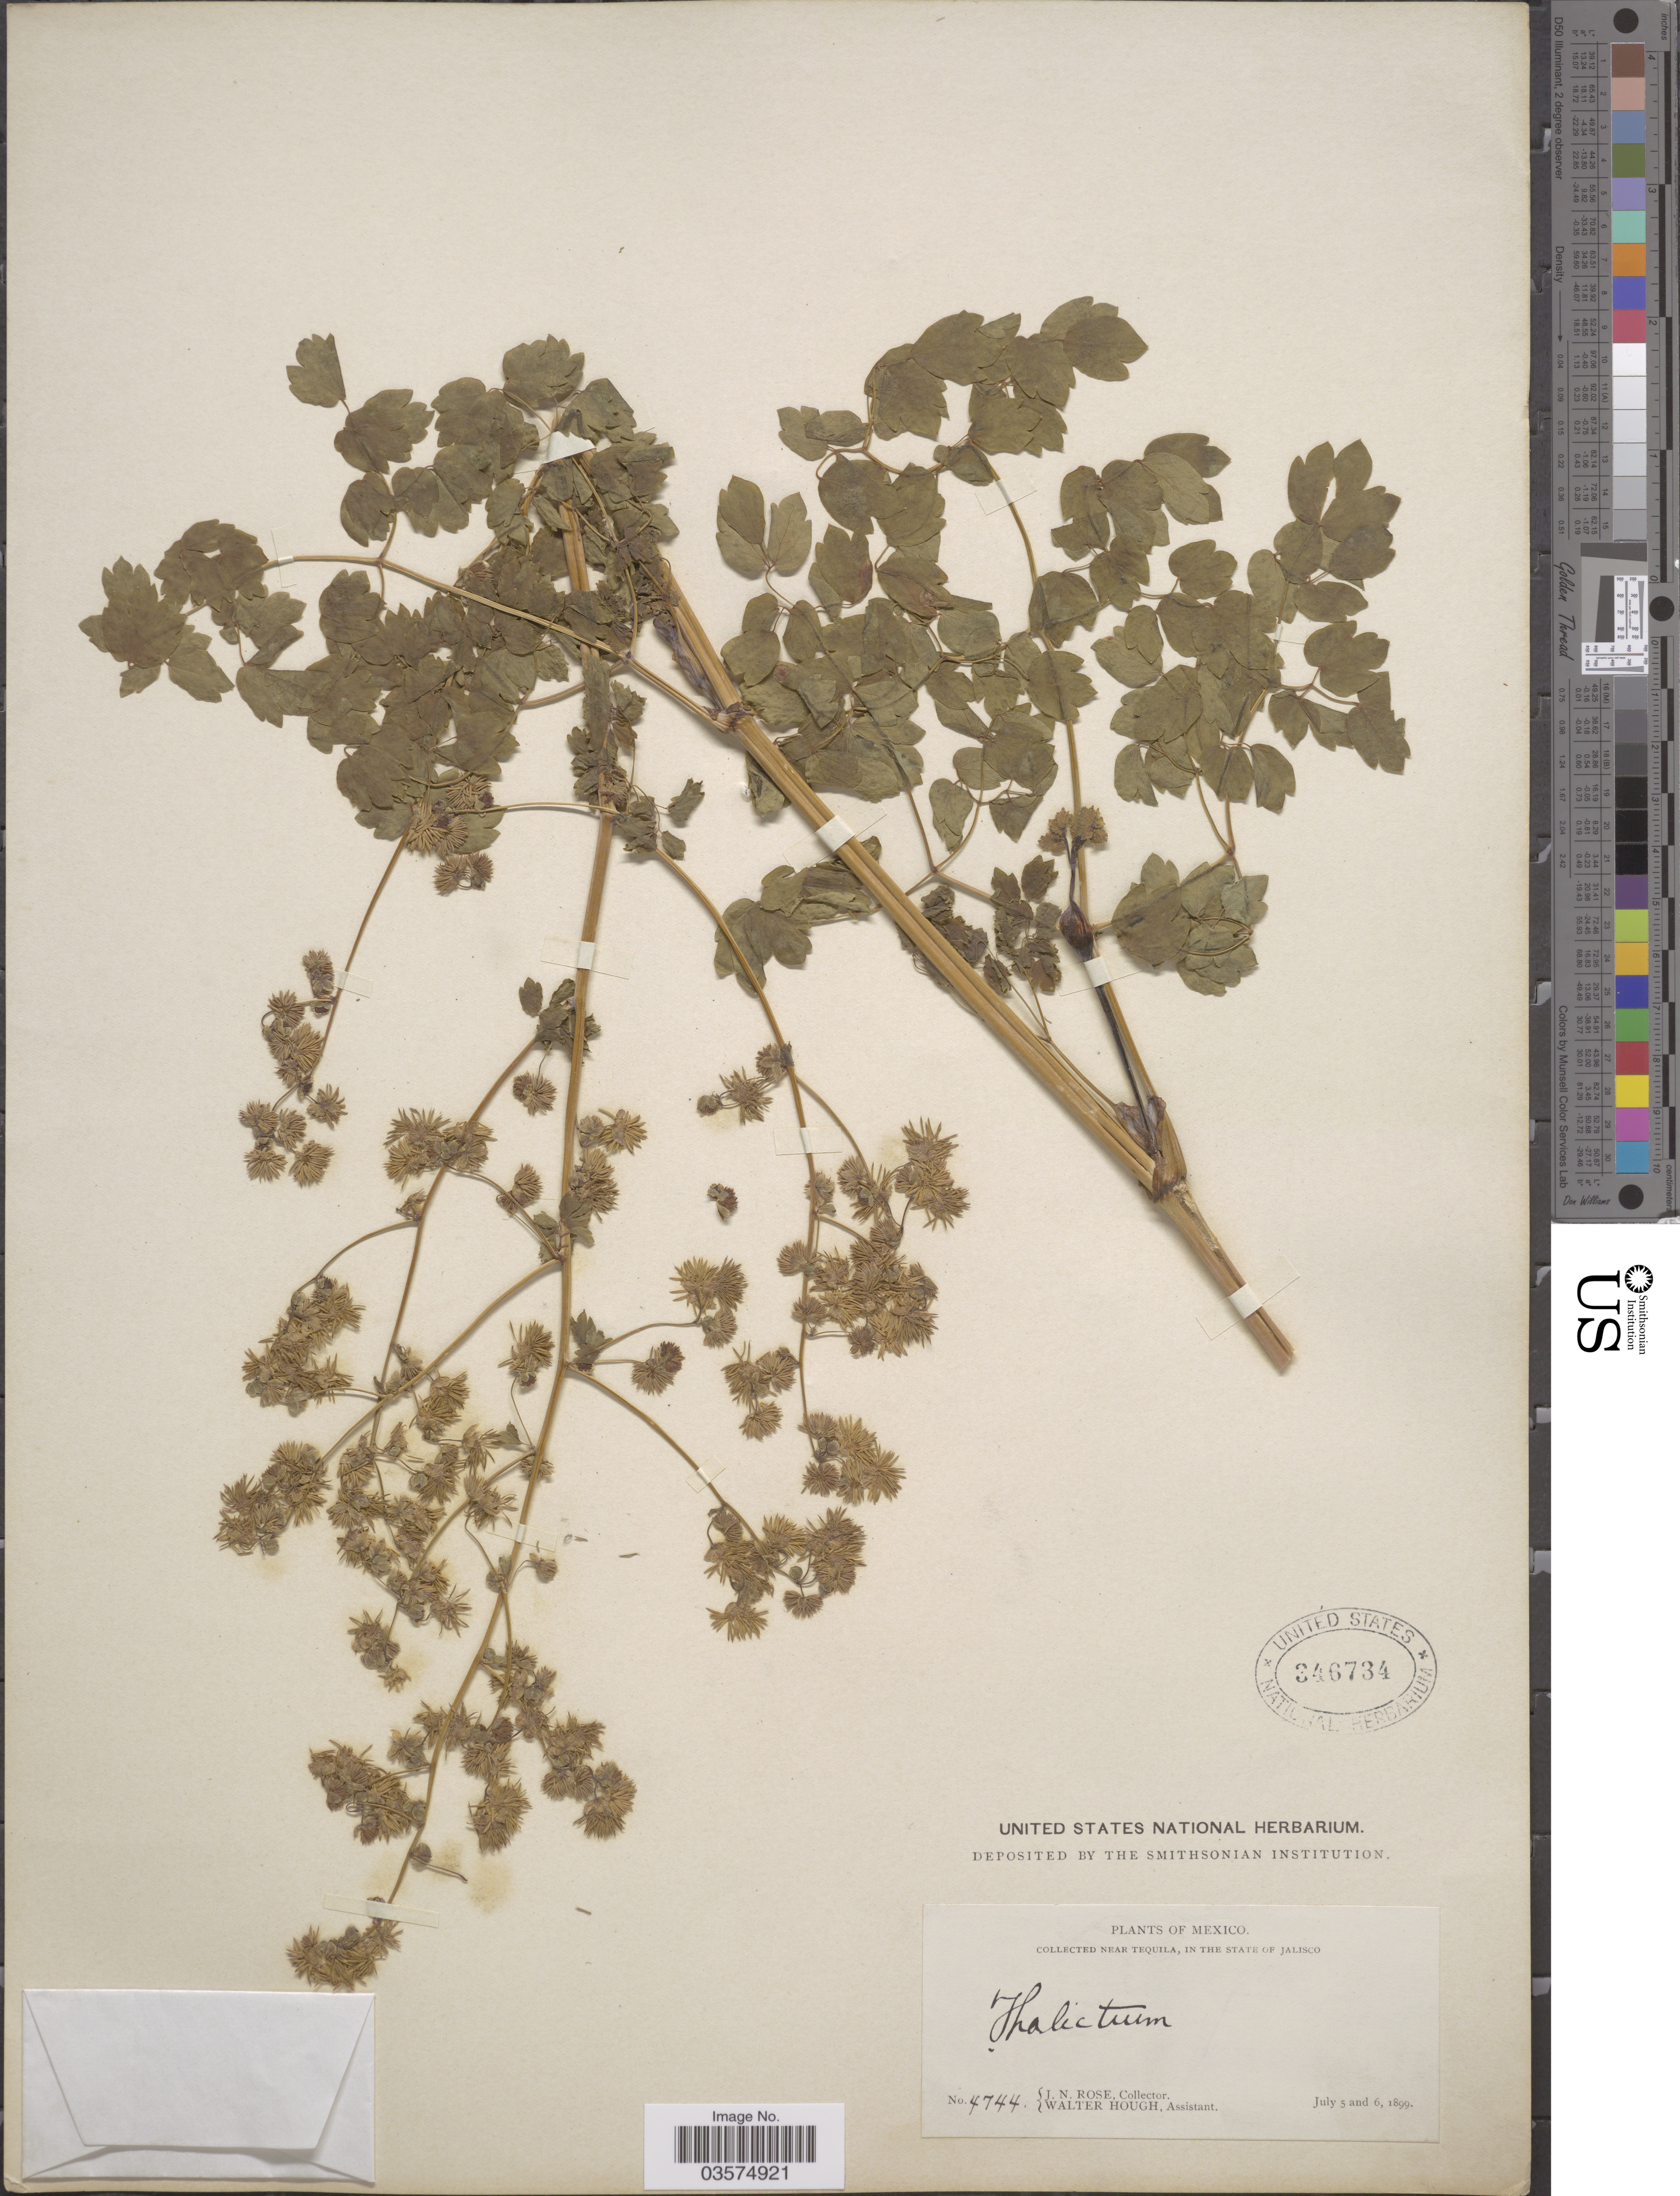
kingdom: Plantae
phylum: Tracheophyta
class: Magnoliopsida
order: Ranunculales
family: Ranunculaceae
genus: Thalictrum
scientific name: Thalictrum sp.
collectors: J. N. Rose & W. Hough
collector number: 4744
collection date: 1899-07-05/1899-07-06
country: Mexico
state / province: Jalisco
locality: Near Tequila.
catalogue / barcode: US 346734